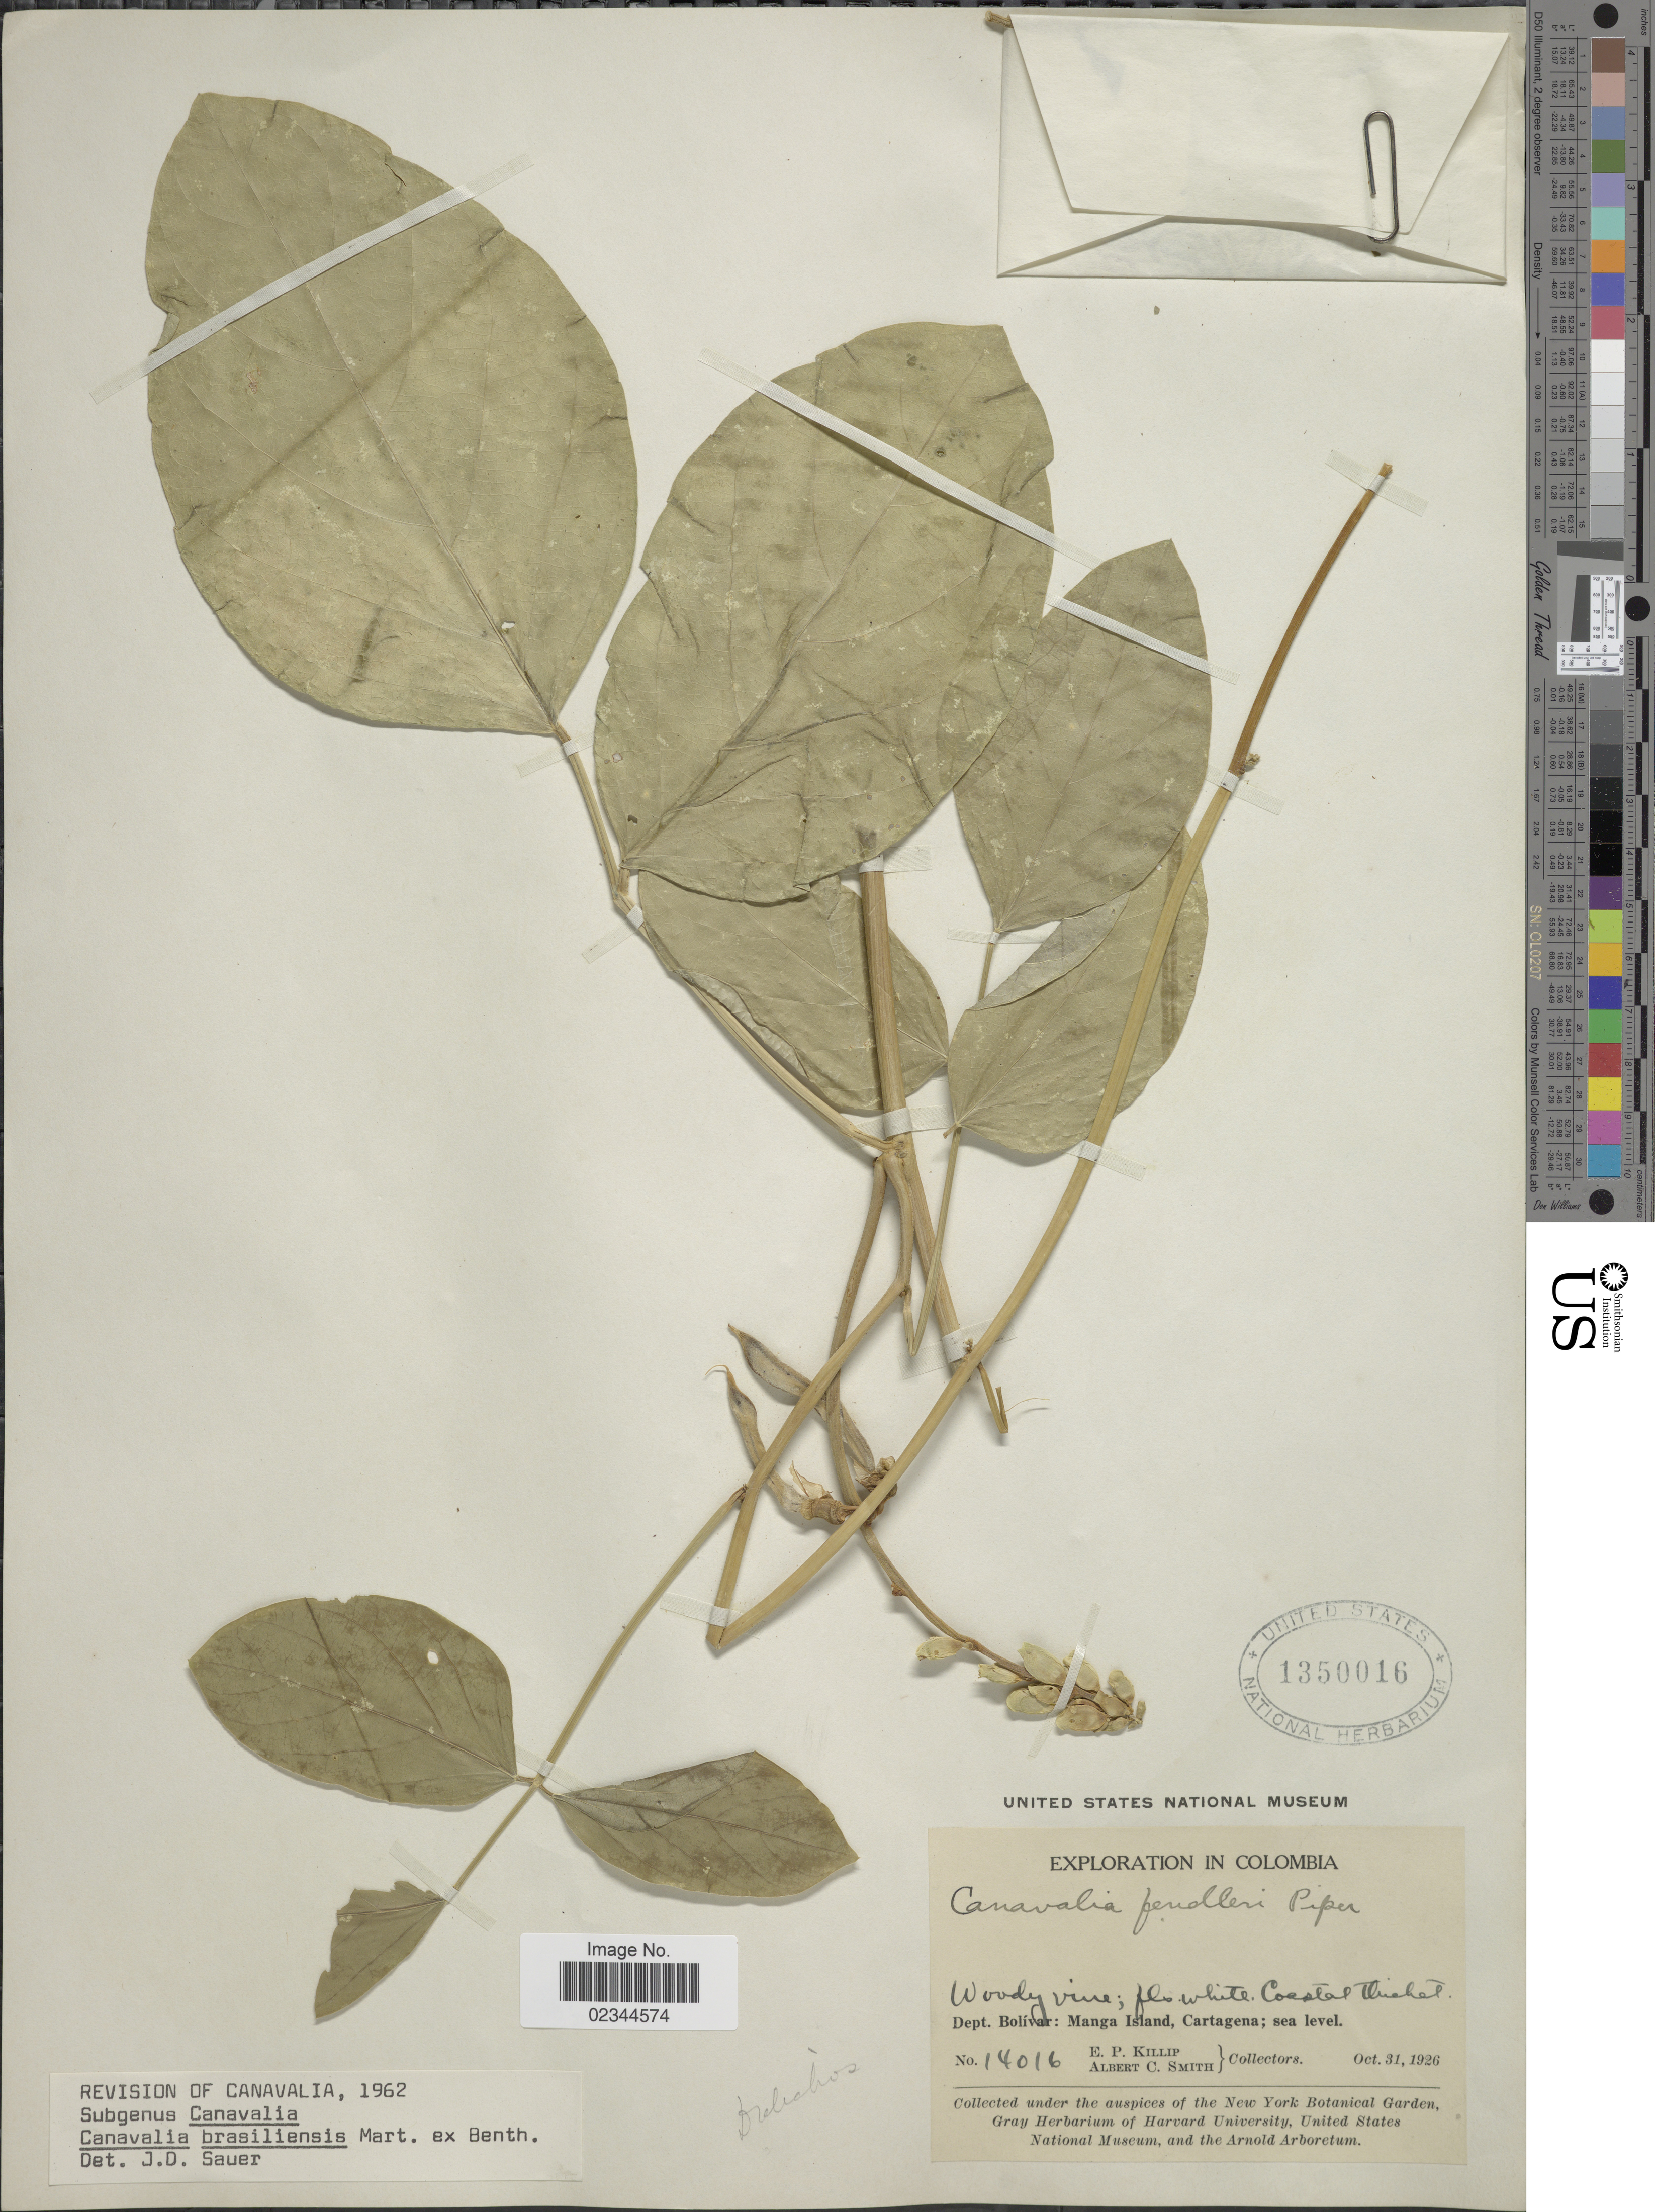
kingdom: Plantae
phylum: Tracheophyta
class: Magnoliopsida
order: Fabales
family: Fabaceae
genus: Canavalia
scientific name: Canavalia brasiliensis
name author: Mart. ex Benth.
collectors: E. P. Killip & A. C. Smith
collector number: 14016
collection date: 1926-10-31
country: Colombia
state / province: Bolívar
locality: Manga Island, Cartagena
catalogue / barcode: US 1350016